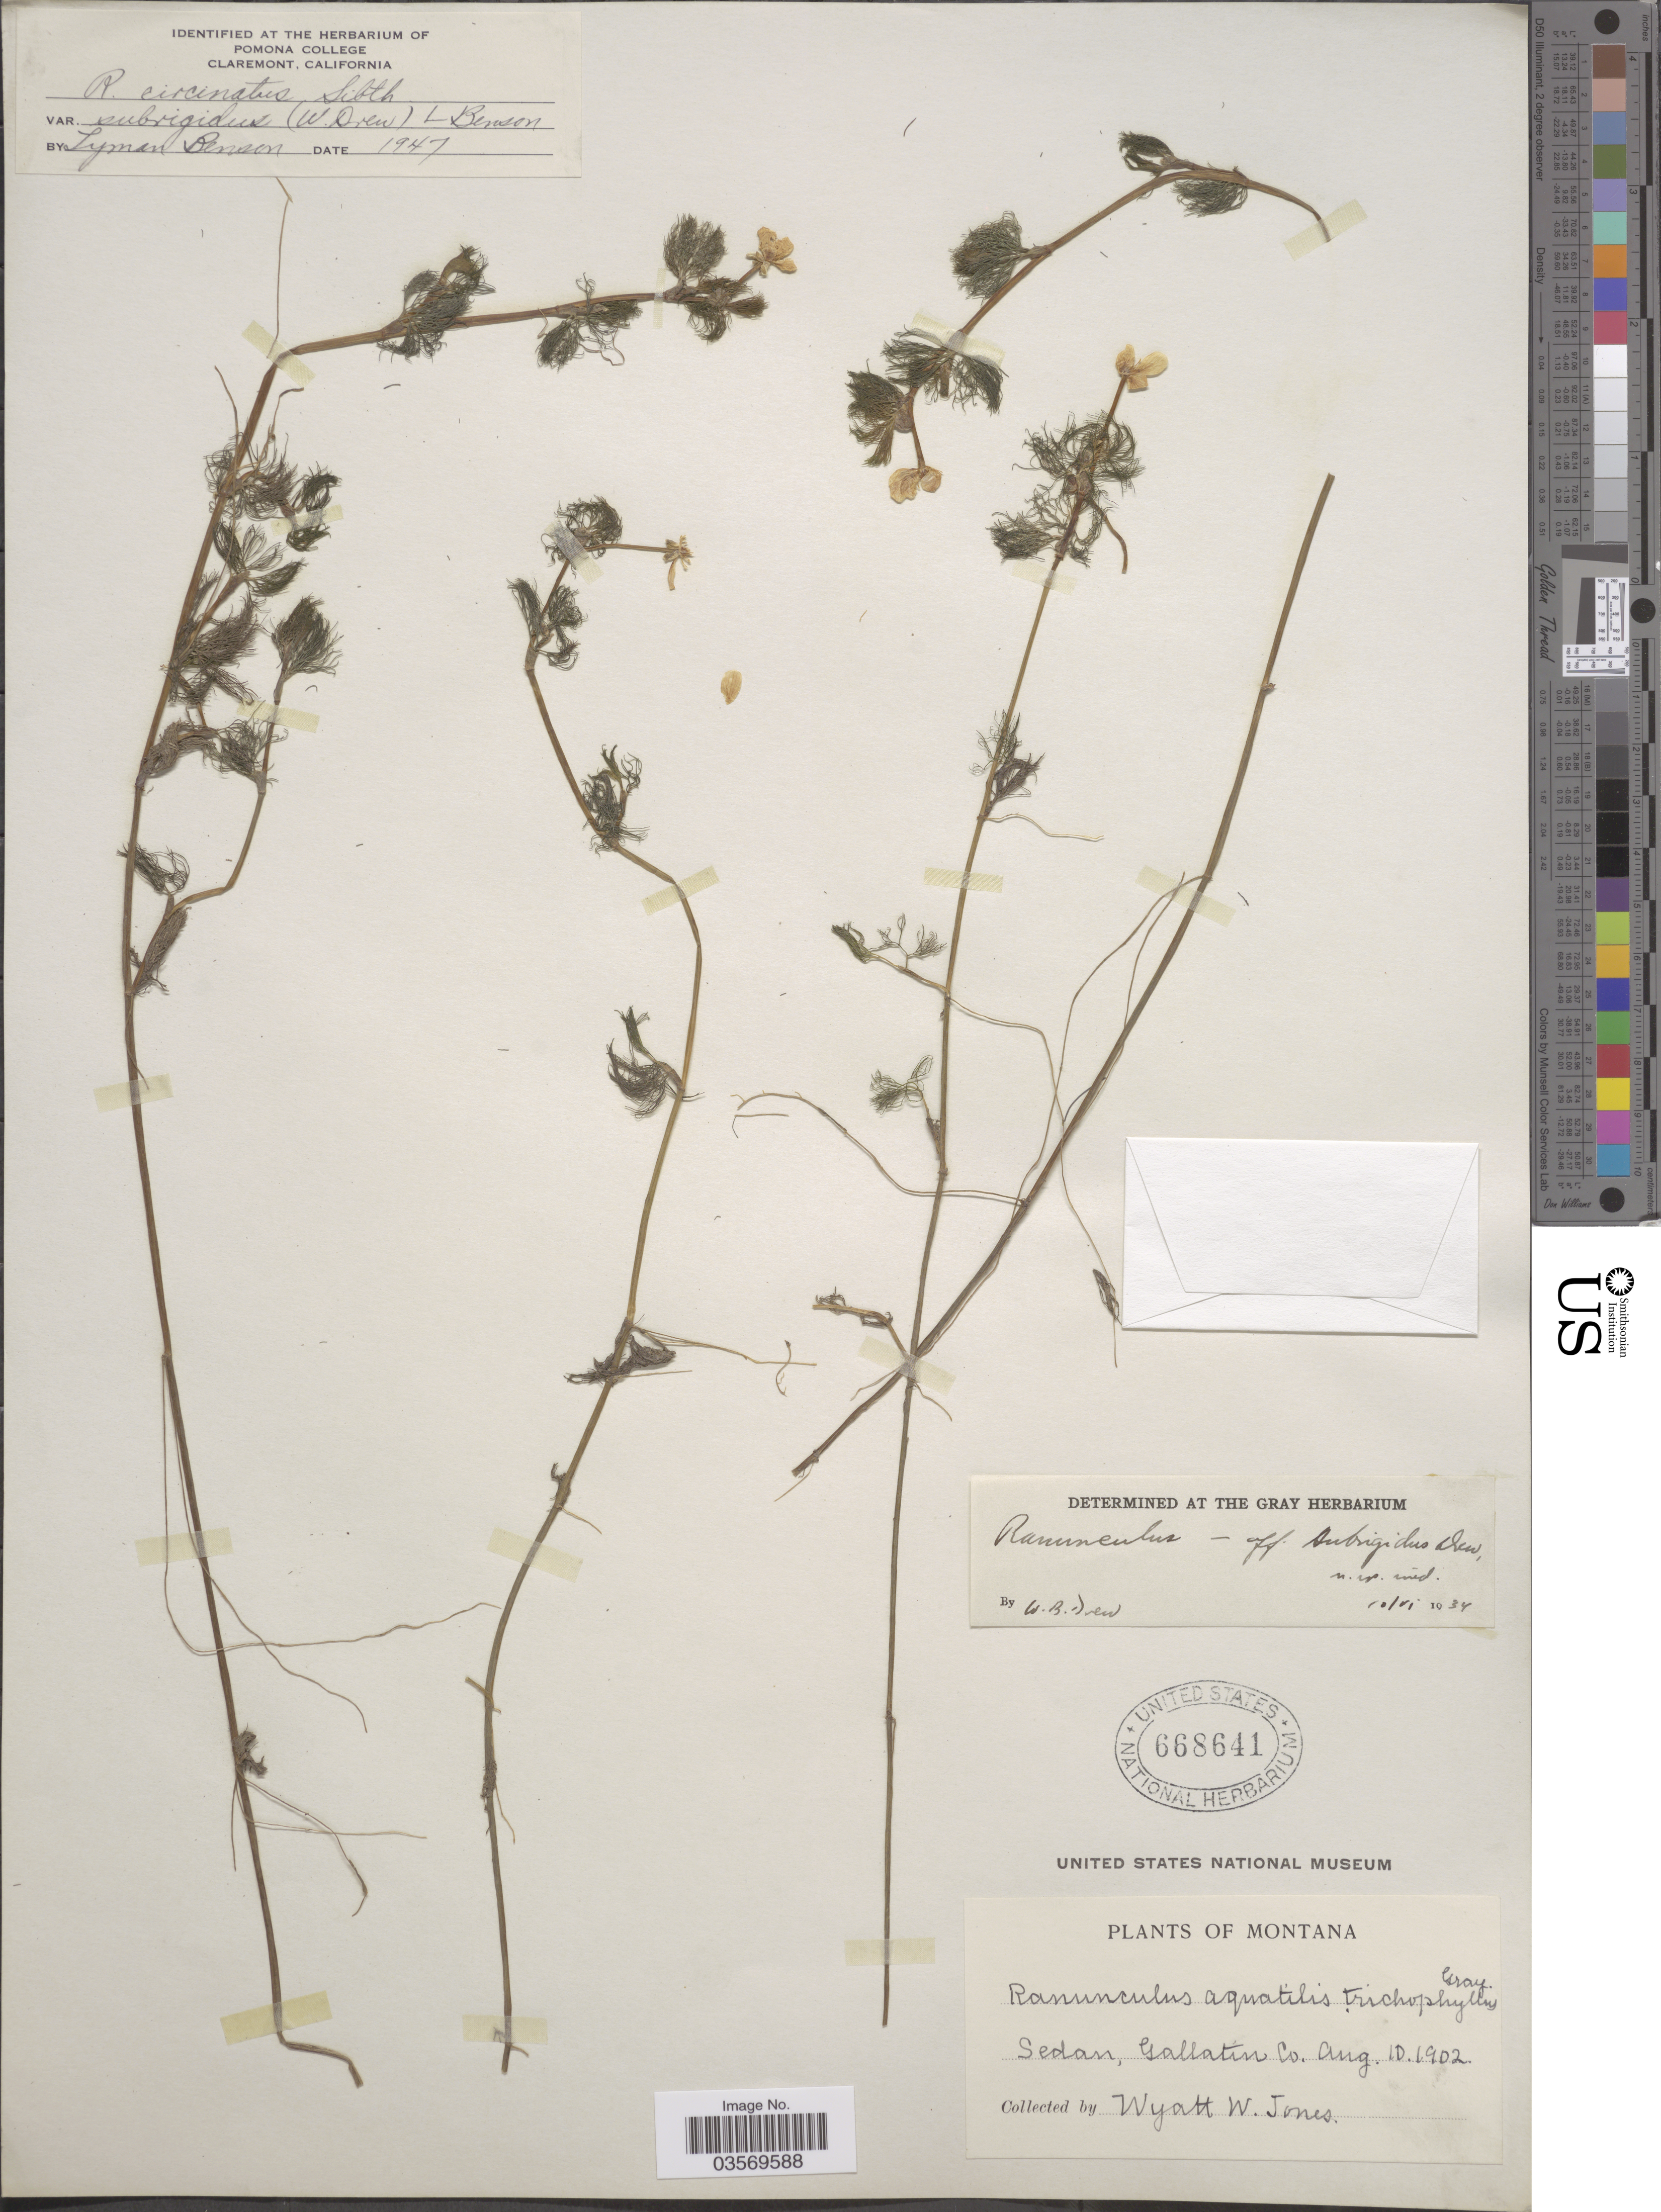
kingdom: Plantae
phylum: Tracheophyta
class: Magnoliopsida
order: Ranunculales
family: Ranunculaceae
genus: Ranunculus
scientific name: Ranunculus subrigidus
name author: W.B. Drew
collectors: W. W. Jones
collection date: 1902-08-10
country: United States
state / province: Montana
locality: Sedan, Gallatin Co.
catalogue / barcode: US 668641